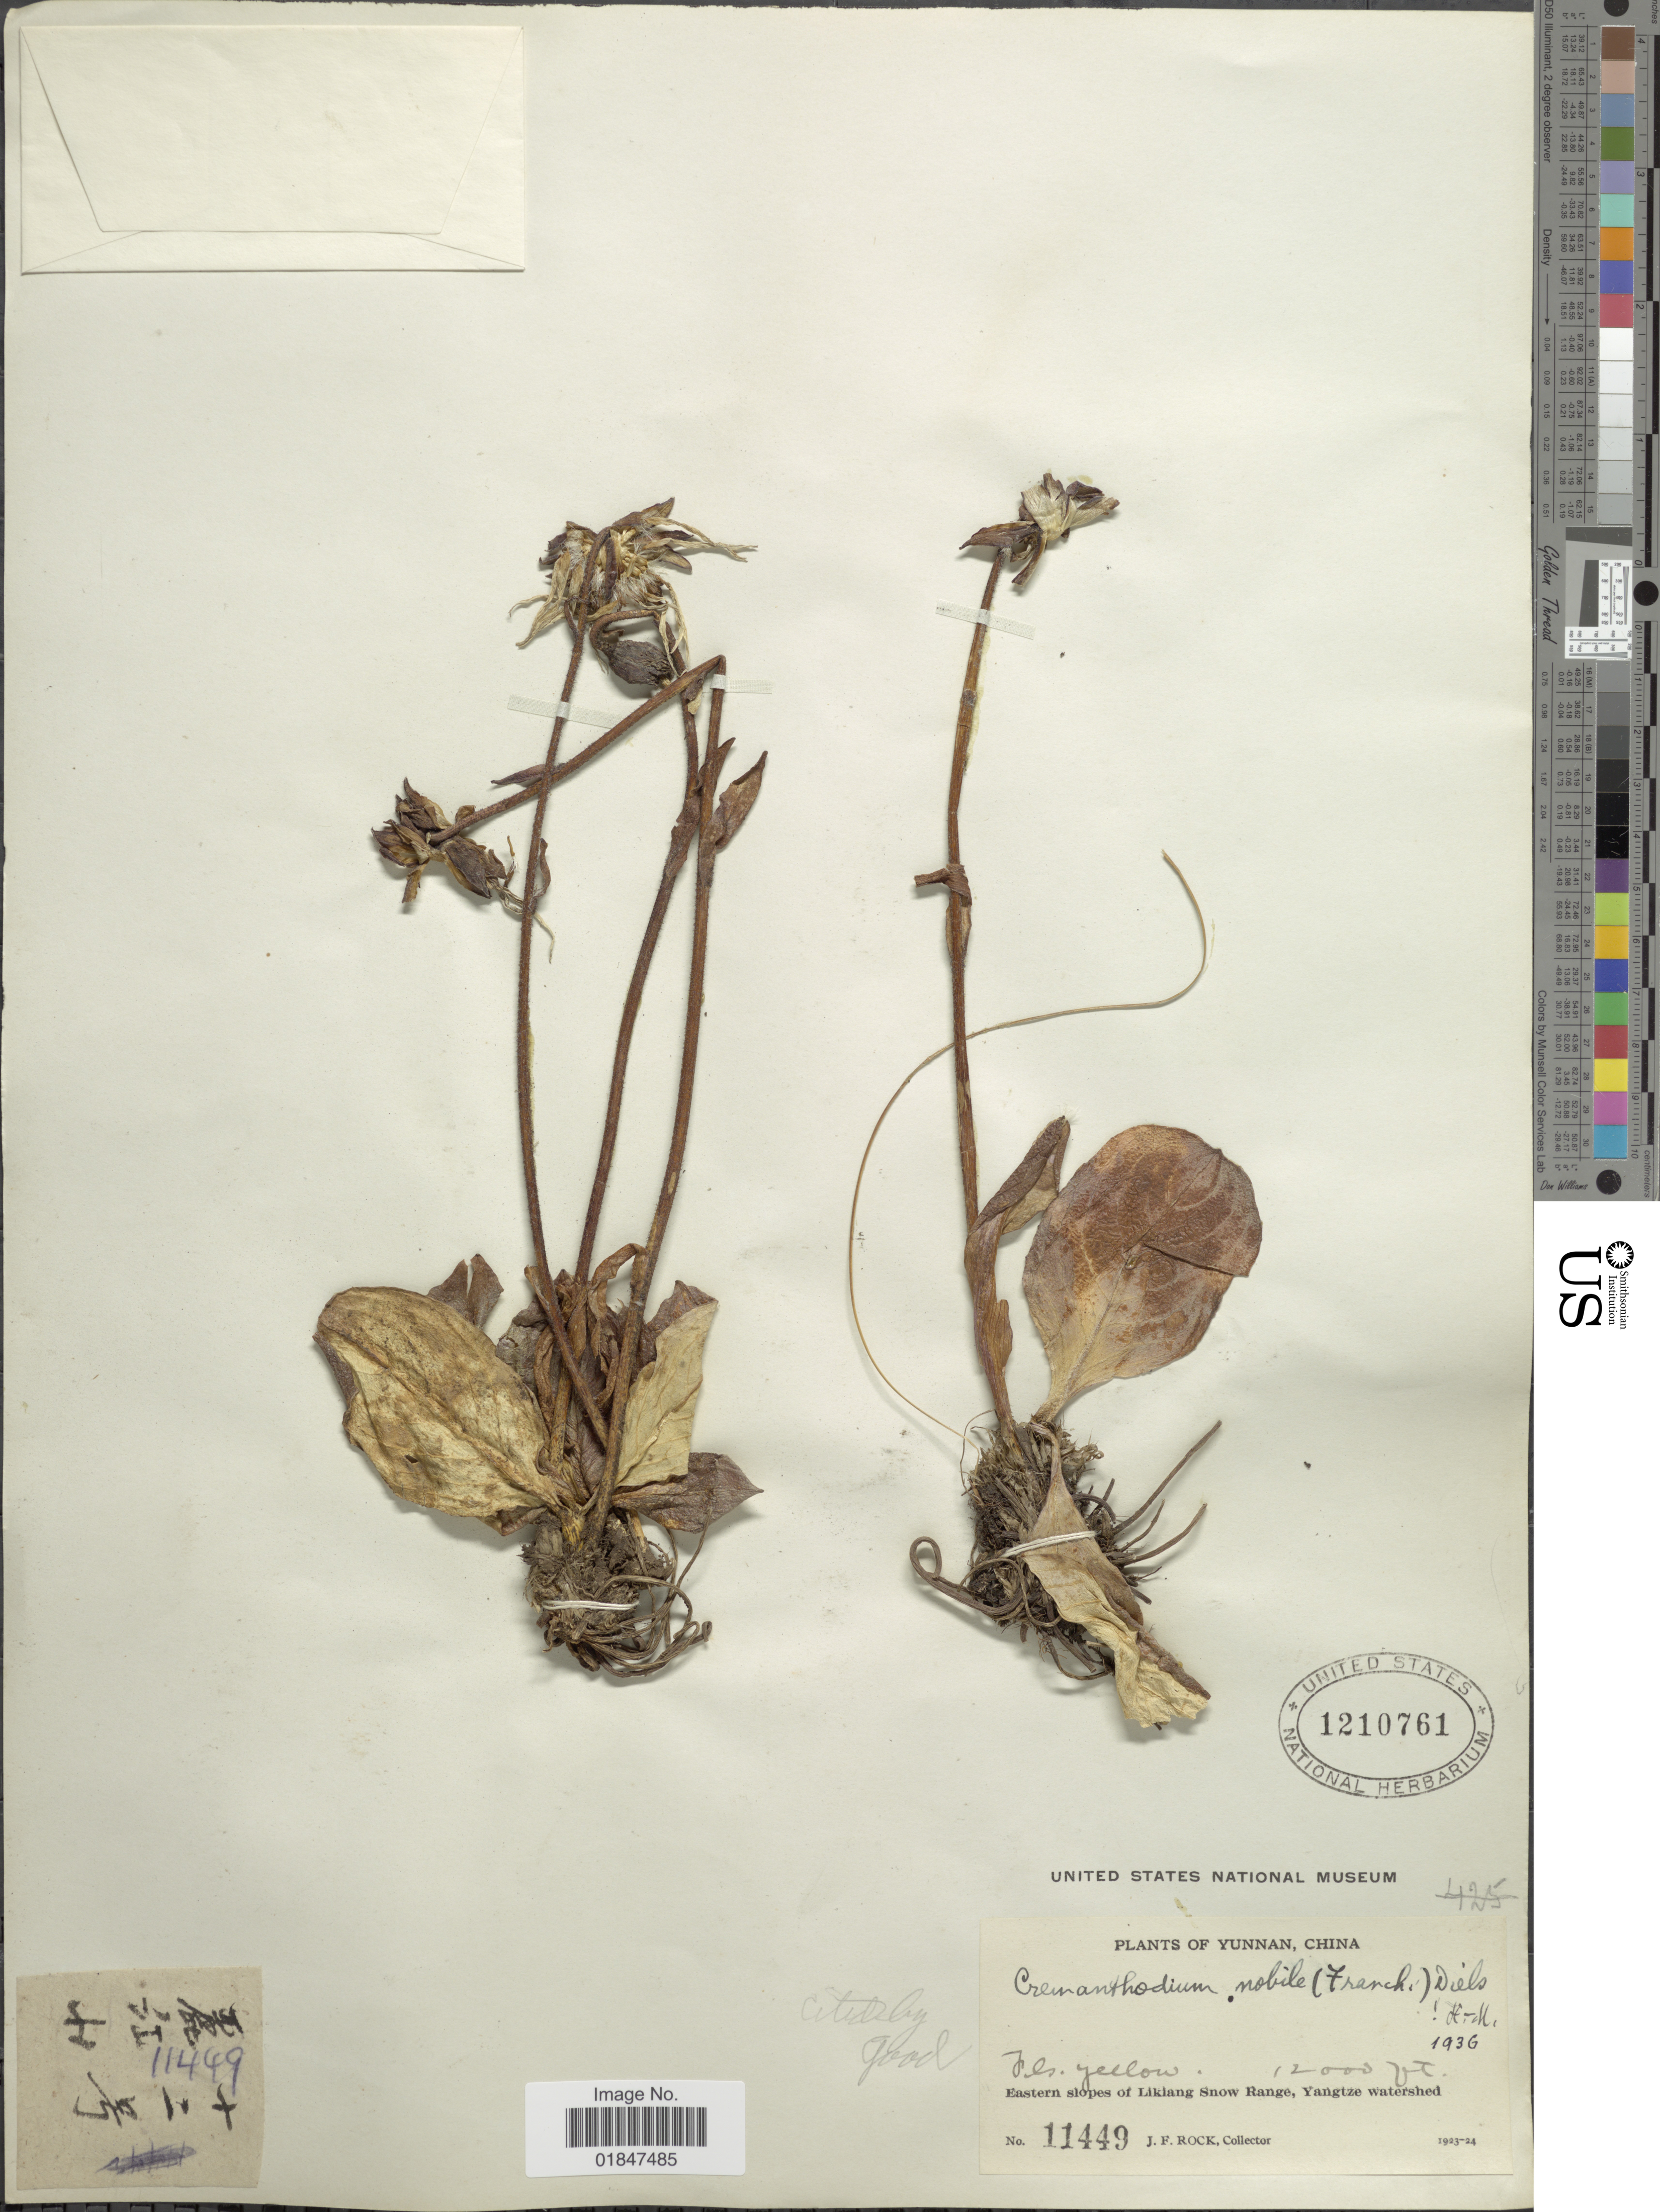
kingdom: Plantae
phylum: Tracheophyta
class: Magnoliopsida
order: Asterales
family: Asteraceae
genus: Cremanthodium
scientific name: Cremanthodium nobile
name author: (Franch.) Diels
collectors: J. Rock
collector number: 11449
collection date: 1923/1924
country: China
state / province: Yunnan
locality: Eastern slopes of Likiang Snow Range, Yangtze watershed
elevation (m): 3658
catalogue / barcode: US 1210761